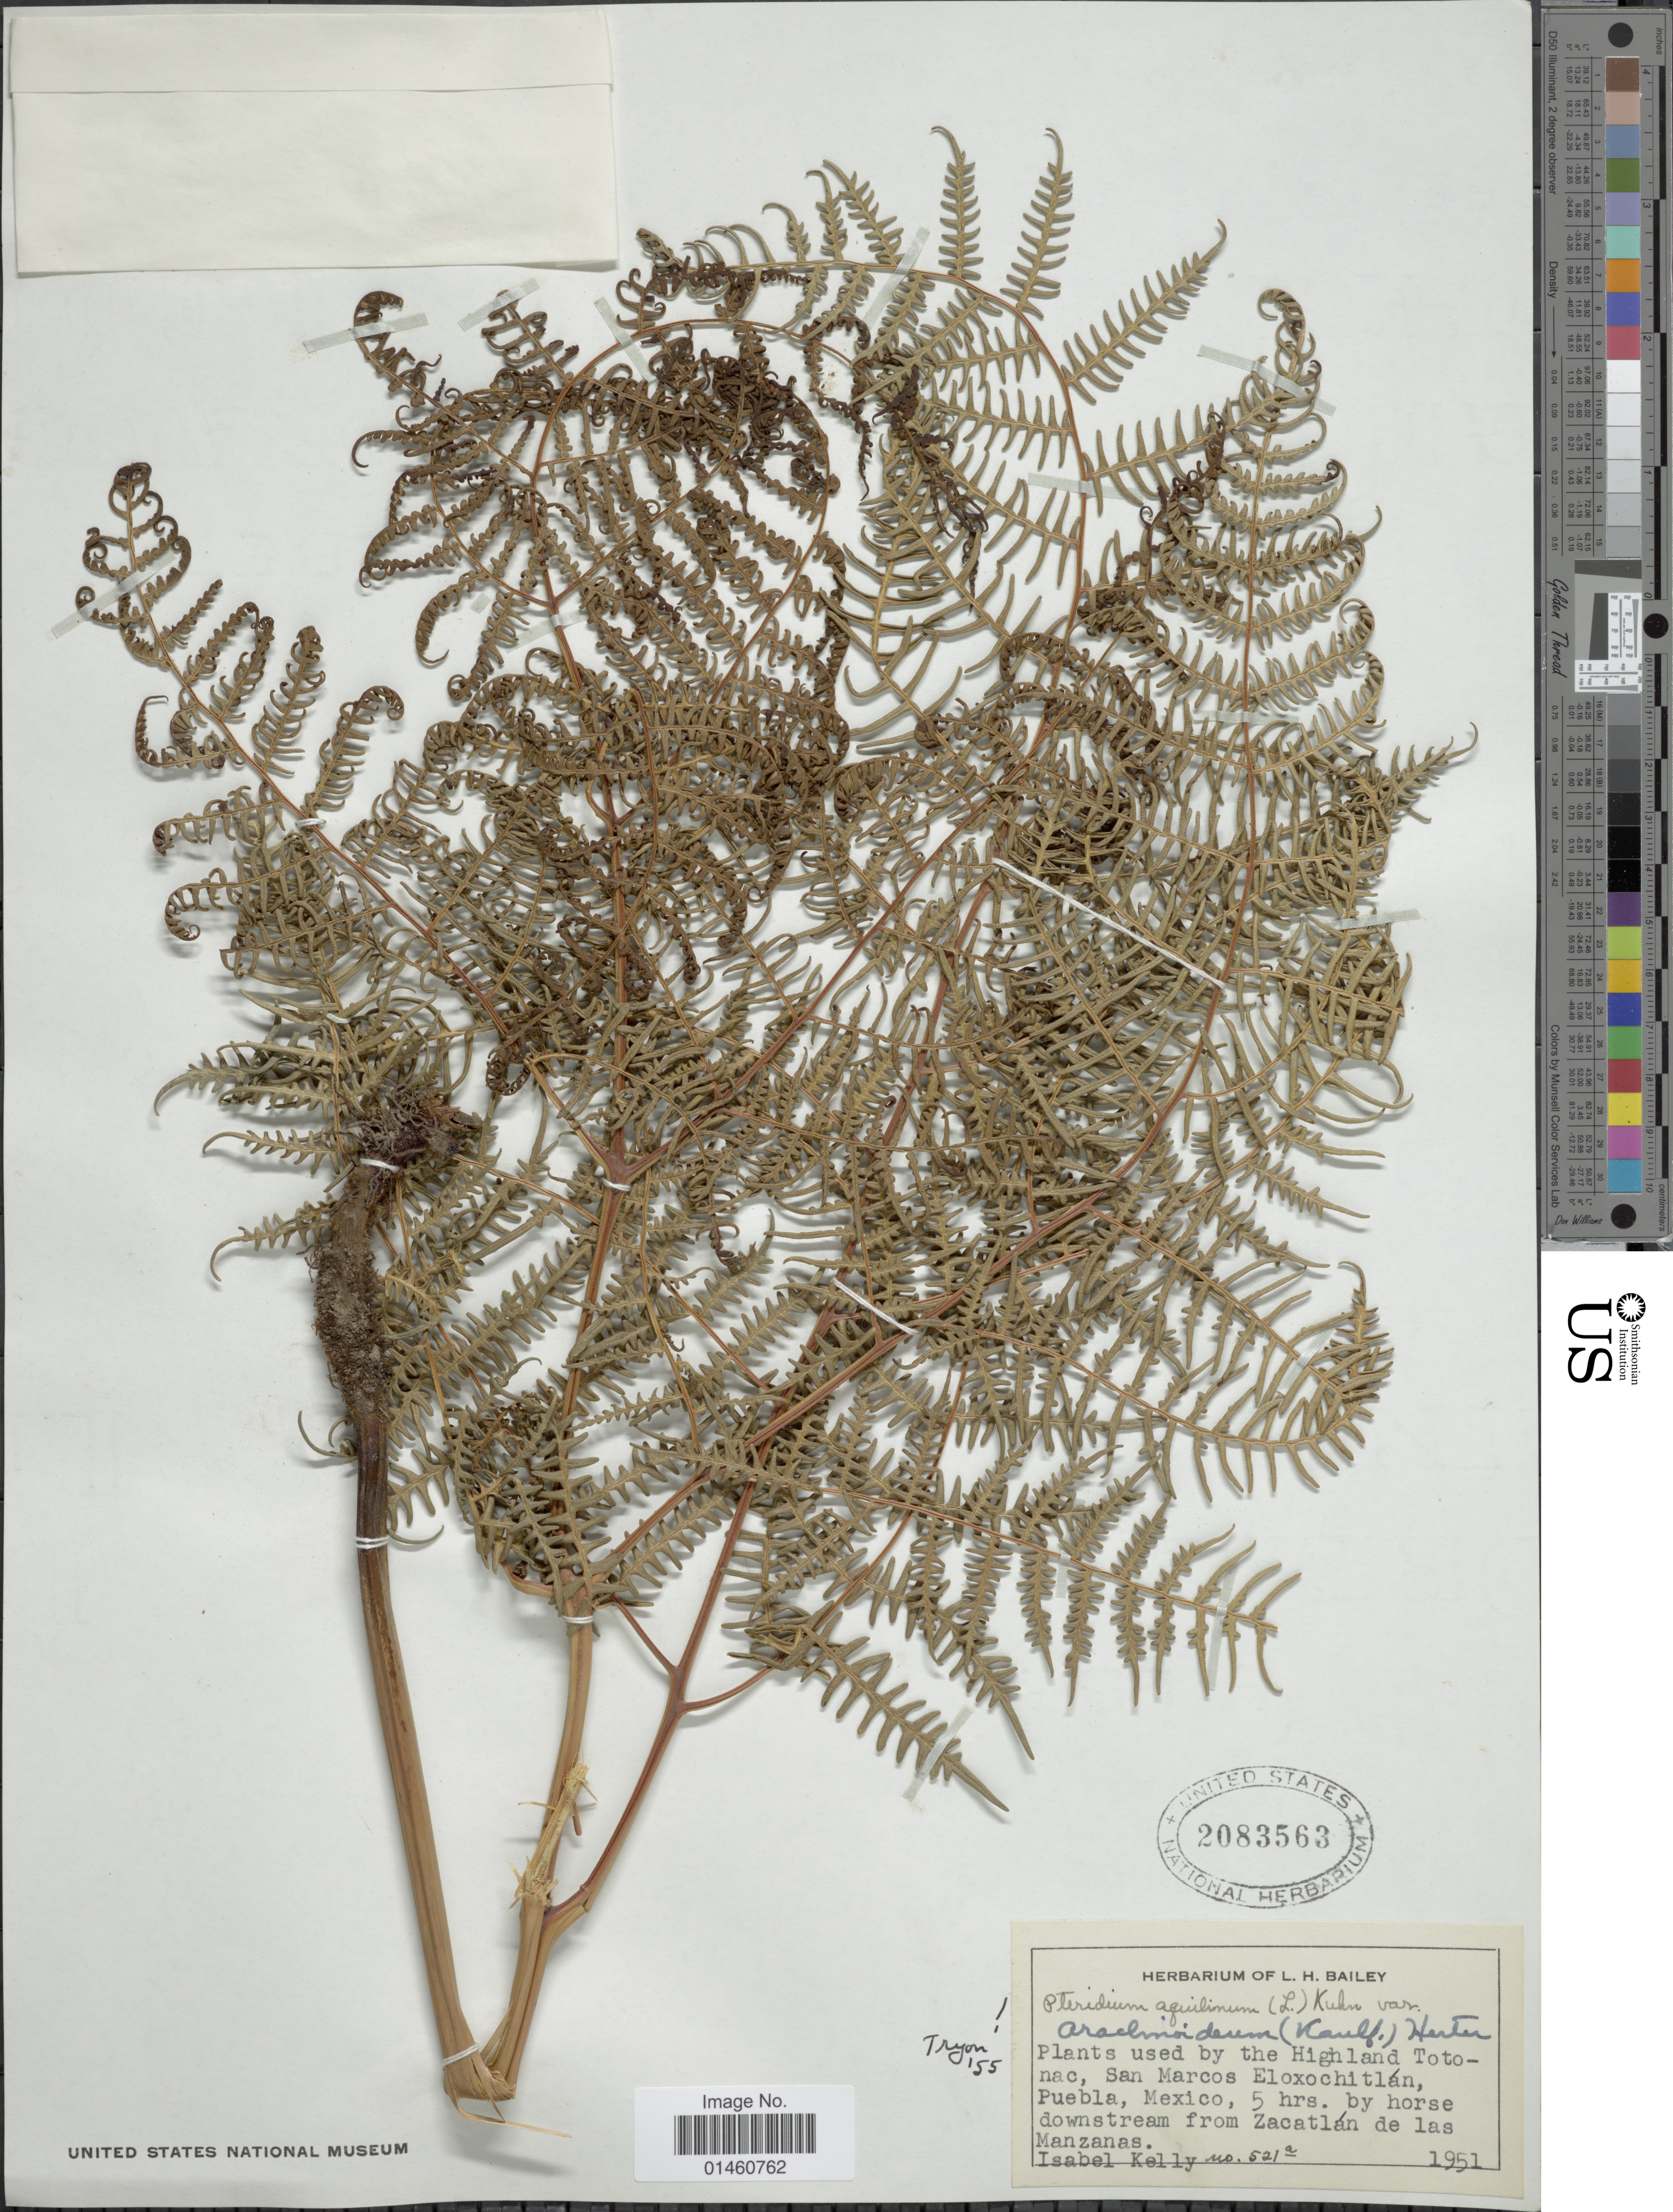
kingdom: Plantae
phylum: Tracheophyta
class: Polypodiopsida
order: Polypodiales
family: Dennstaedtiaceae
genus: Pteridium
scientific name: Pteridium aquilinum var. arachnoideum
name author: (Kaulf.) Herter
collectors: I. Kelly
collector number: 521a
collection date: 1951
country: Mexico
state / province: Puebla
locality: San Marcos Eloxochitlán, 5 hrs. by horse downstream from Zacatlán de las Manzanas.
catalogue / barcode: US 2083563